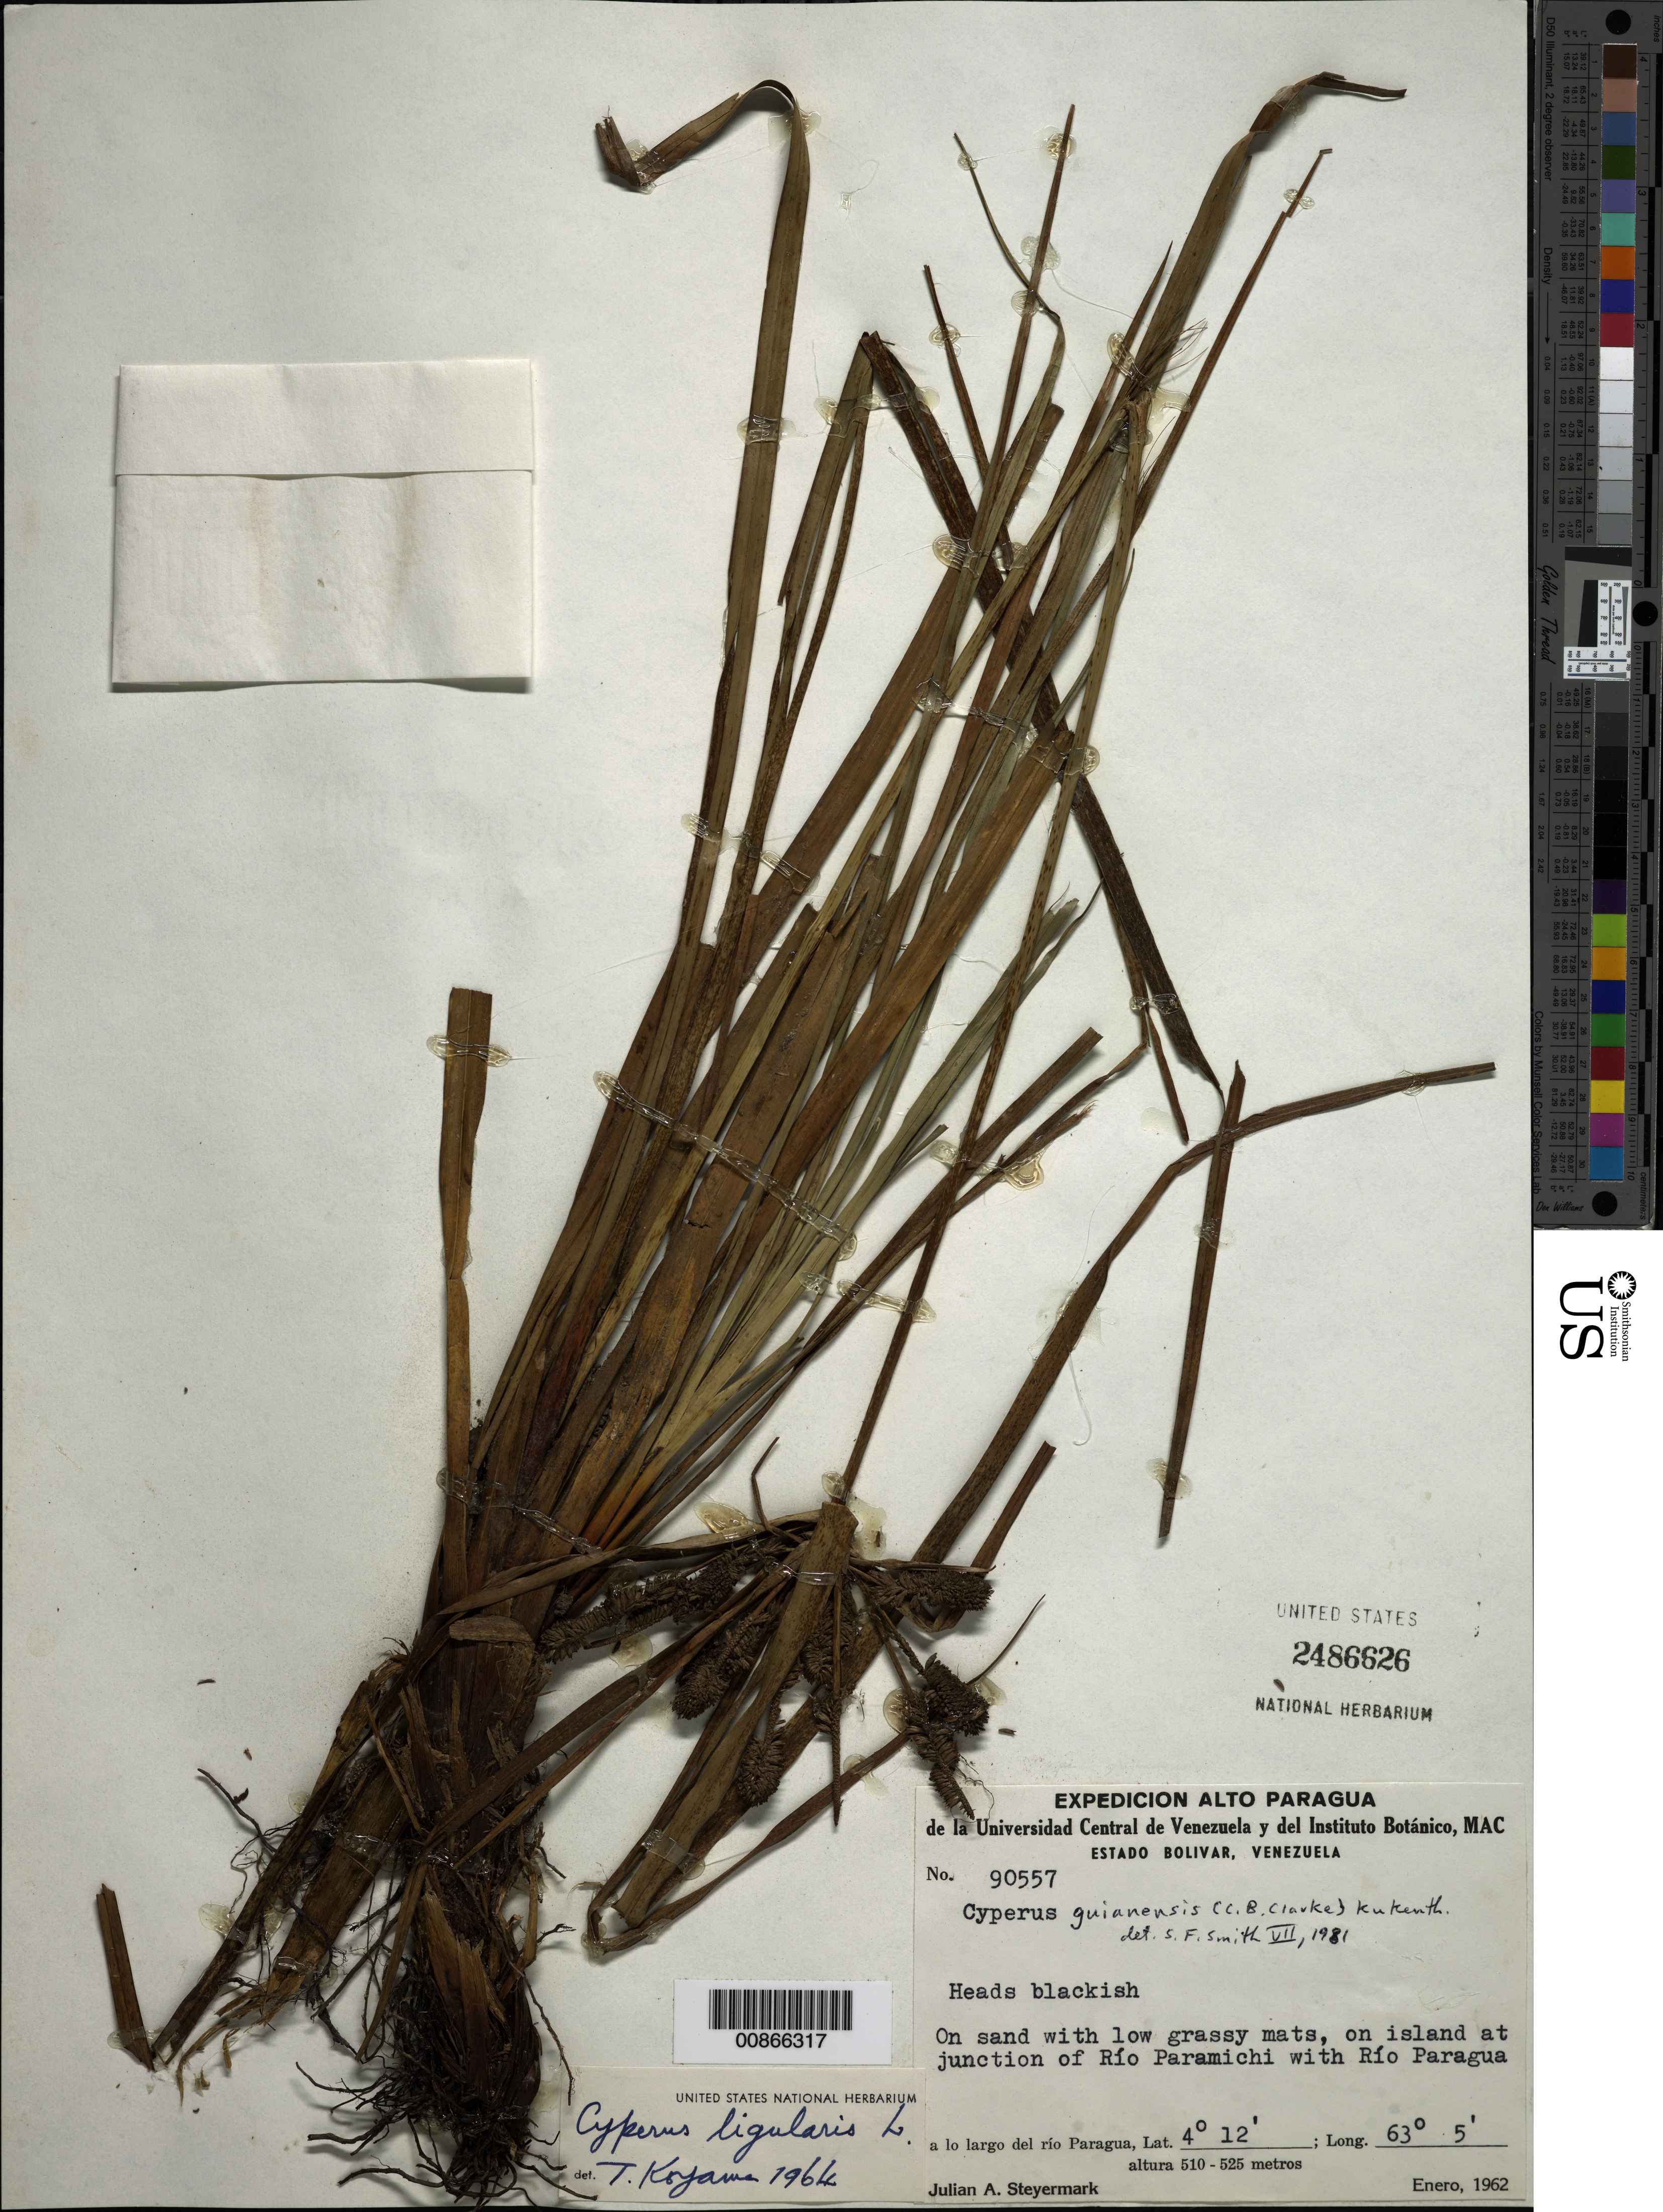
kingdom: Plantae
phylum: Tracheophyta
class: Liliopsida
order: Poales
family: Cyperaceae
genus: Cyperus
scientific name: Cyperus guianensis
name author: (C.B. Clarke) Kük.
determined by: Smith, Stephen F., (US), NMNH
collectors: J. Steyermark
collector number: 90557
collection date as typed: Jan-62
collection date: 1962-01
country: Venezuela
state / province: Bolívar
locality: Río Paramichi, at junction with Río Paragua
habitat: On sand with low grassy mats on island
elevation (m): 510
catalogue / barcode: US 2486626